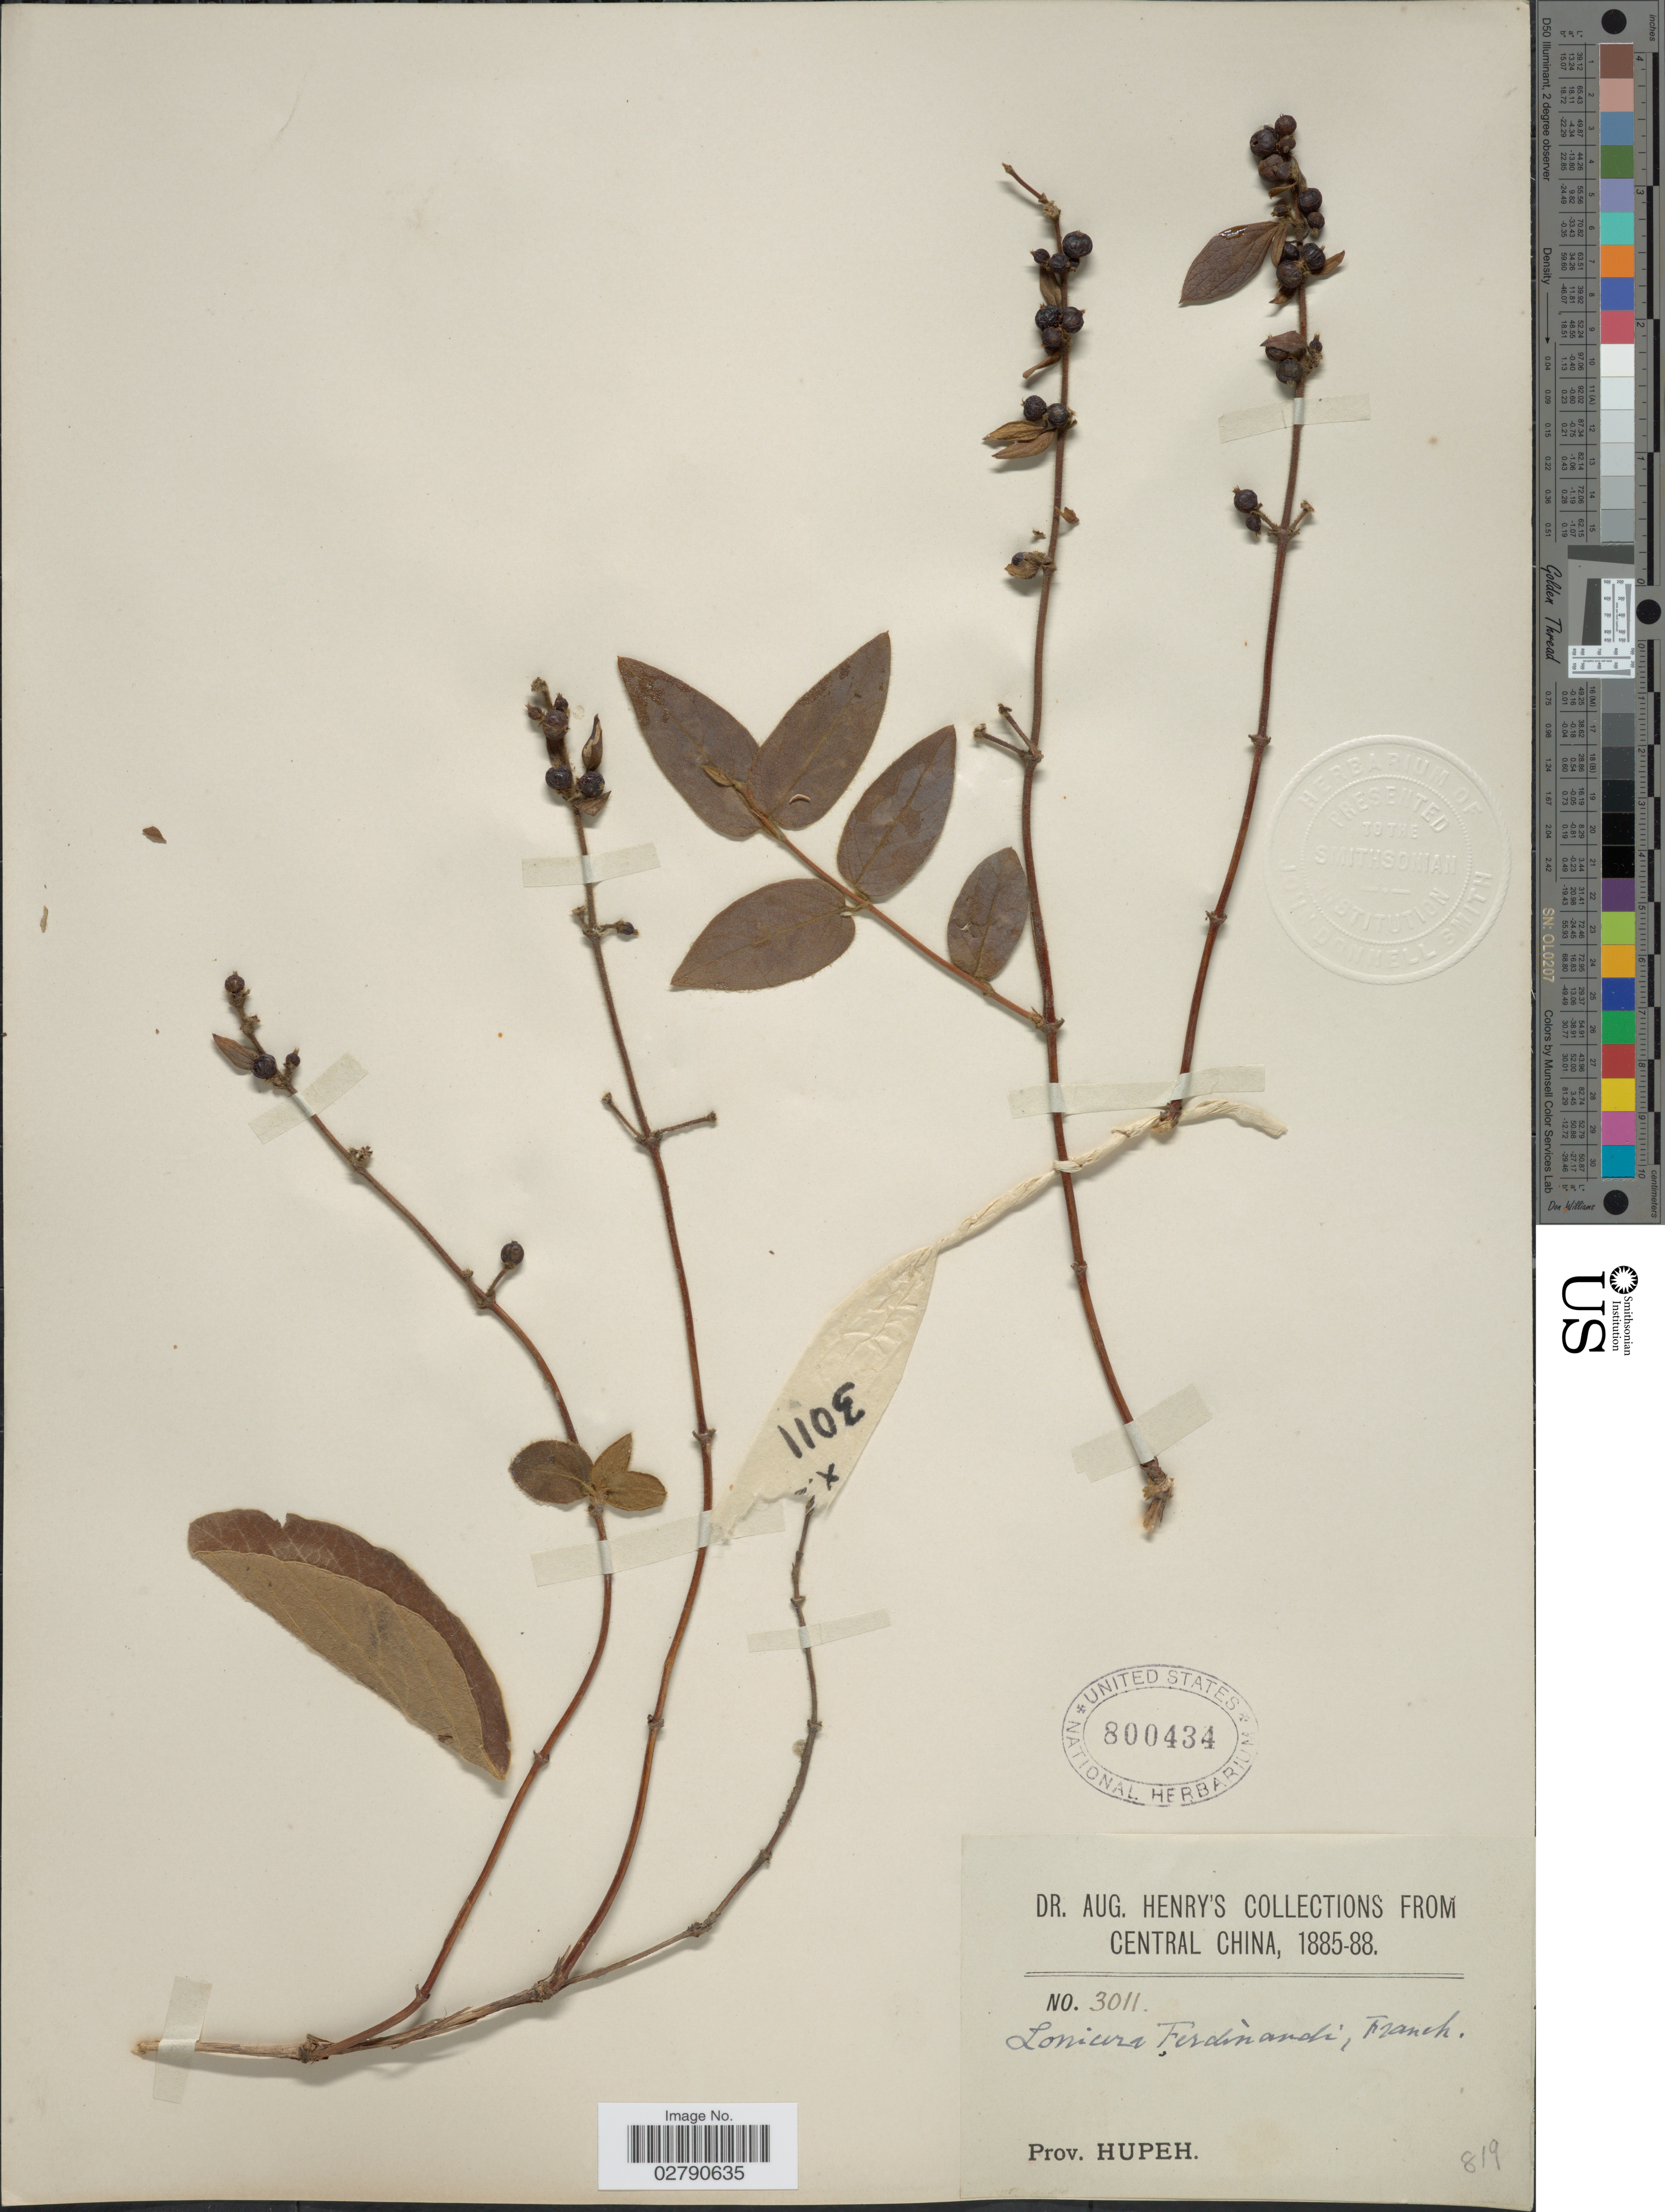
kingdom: Plantae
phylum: Tracheophyta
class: Magnoliopsida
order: Dipsacales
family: Caprifoliaceae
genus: Lonicera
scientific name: Lonicera ferdinandi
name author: Franch.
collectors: A. Henry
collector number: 3011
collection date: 1885/1888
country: China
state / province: Hubei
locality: Central China. Prov. Hupeh.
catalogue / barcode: US 800434